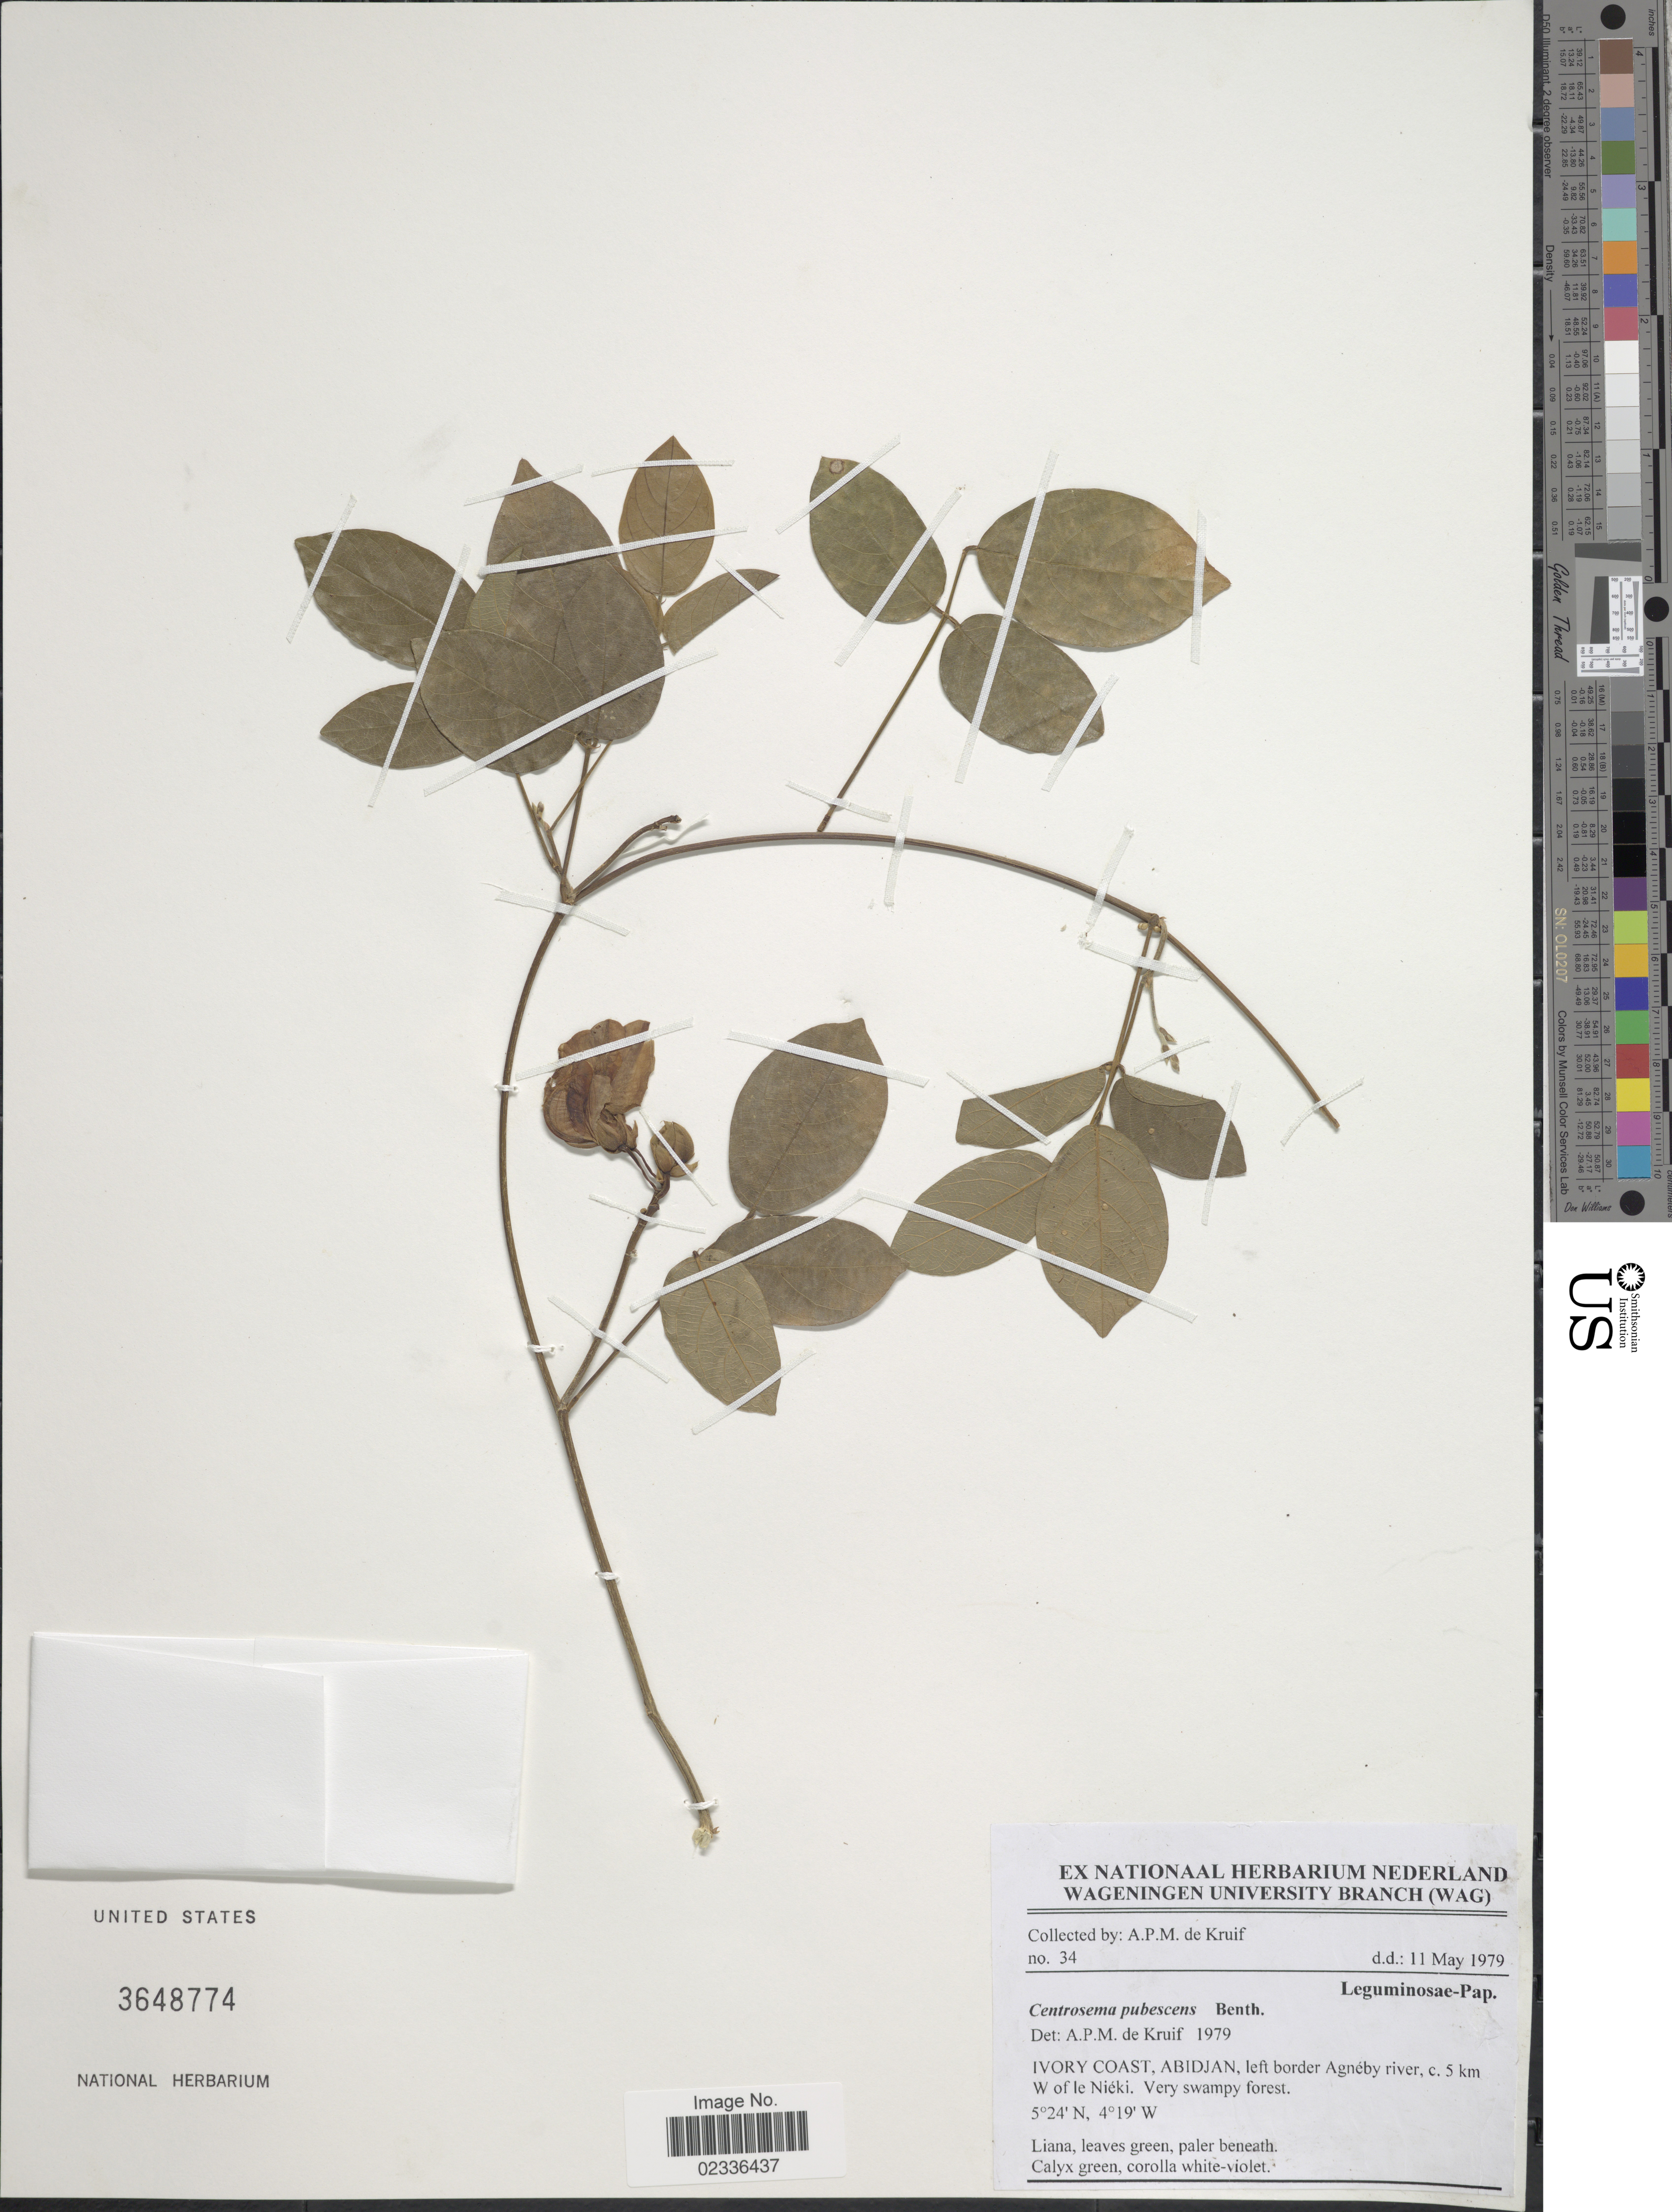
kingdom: Plantae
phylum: Tracheophyta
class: Magnoliopsida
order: Fabales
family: Fabaceae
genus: Centrosema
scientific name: Centrosema pubescens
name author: Benth.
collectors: A. P. de Kruif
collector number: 34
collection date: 1979-05-11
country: Ivory Coast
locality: Abidjan, left border Agneby river, c. 5 km W of le Nieki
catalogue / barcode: US 3648774